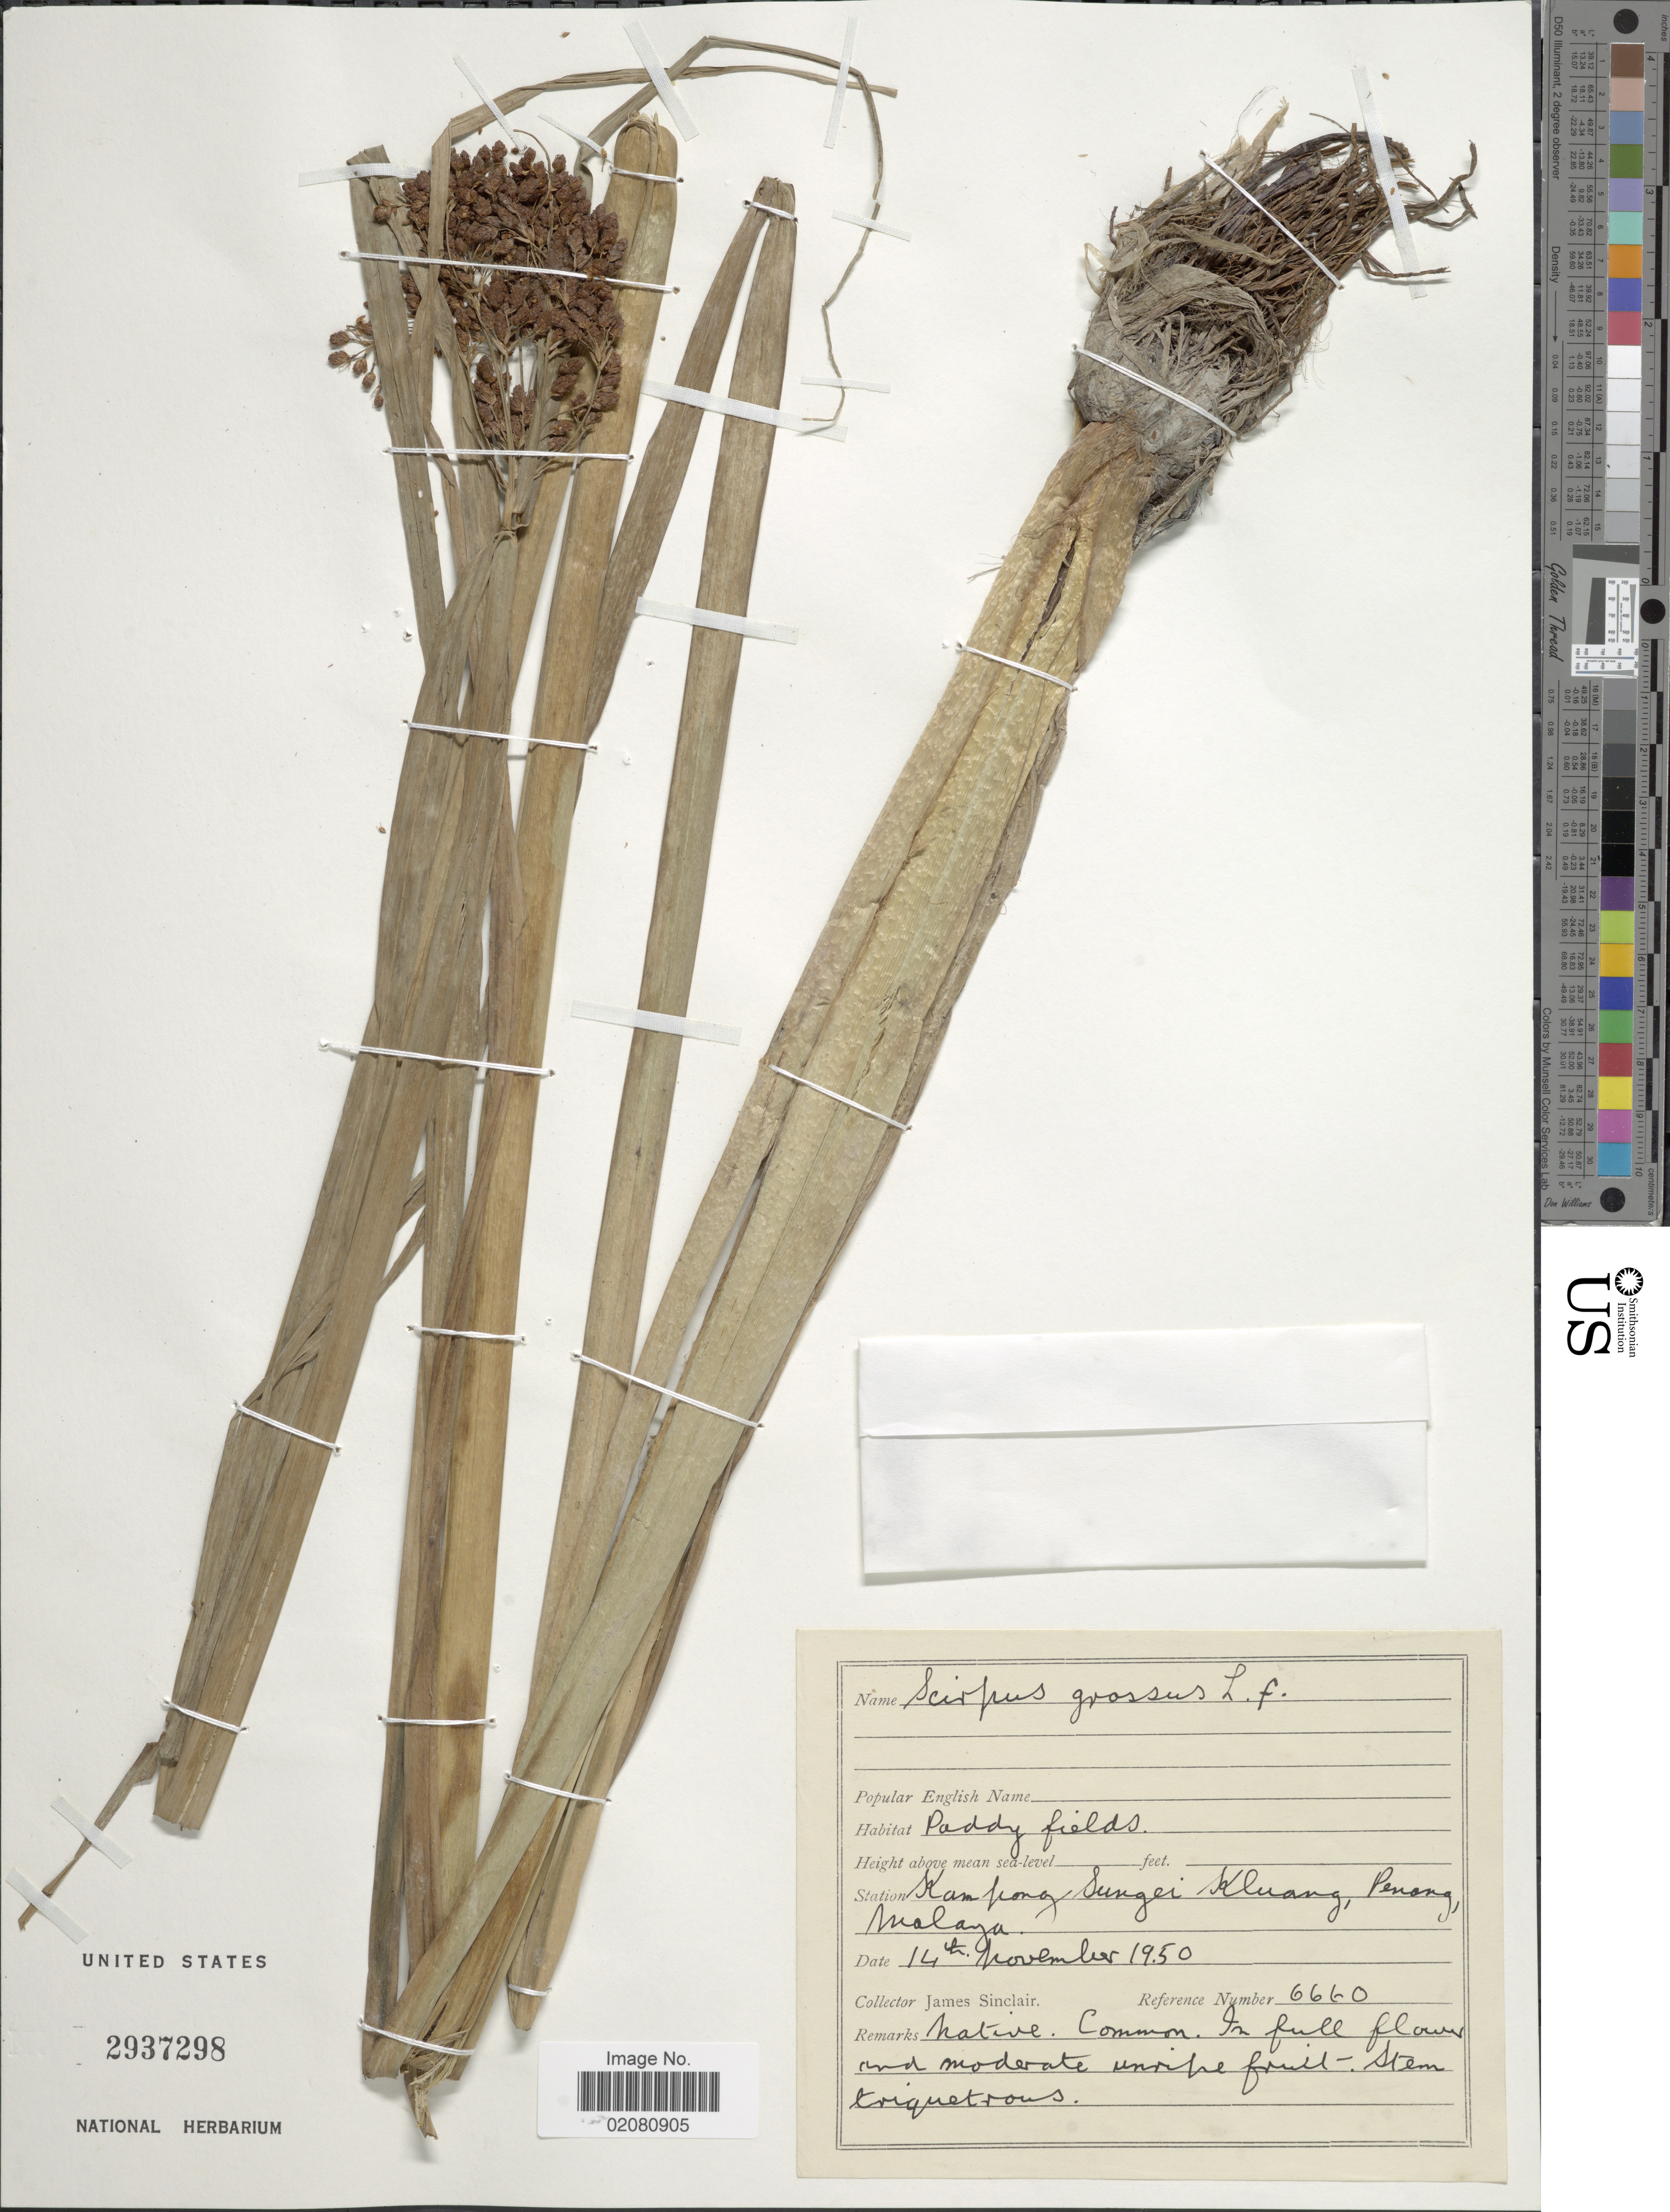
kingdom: Plantae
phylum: Tracheophyta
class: Liliopsida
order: Poales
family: Cyperaceae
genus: Actinoscirpus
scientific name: Actinoscirpus grossus var. grossus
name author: (L. f.) Goetgh. & D.A. Simpson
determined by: Strong, M. T., (US), Smithsonian Institution - National Museum of Natural History (UNITED STATES)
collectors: J. Sinclair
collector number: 6660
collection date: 1950-11-14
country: Malaysia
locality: Kampong Sungei Kluang, Penong, Malaya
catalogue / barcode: US 2937298